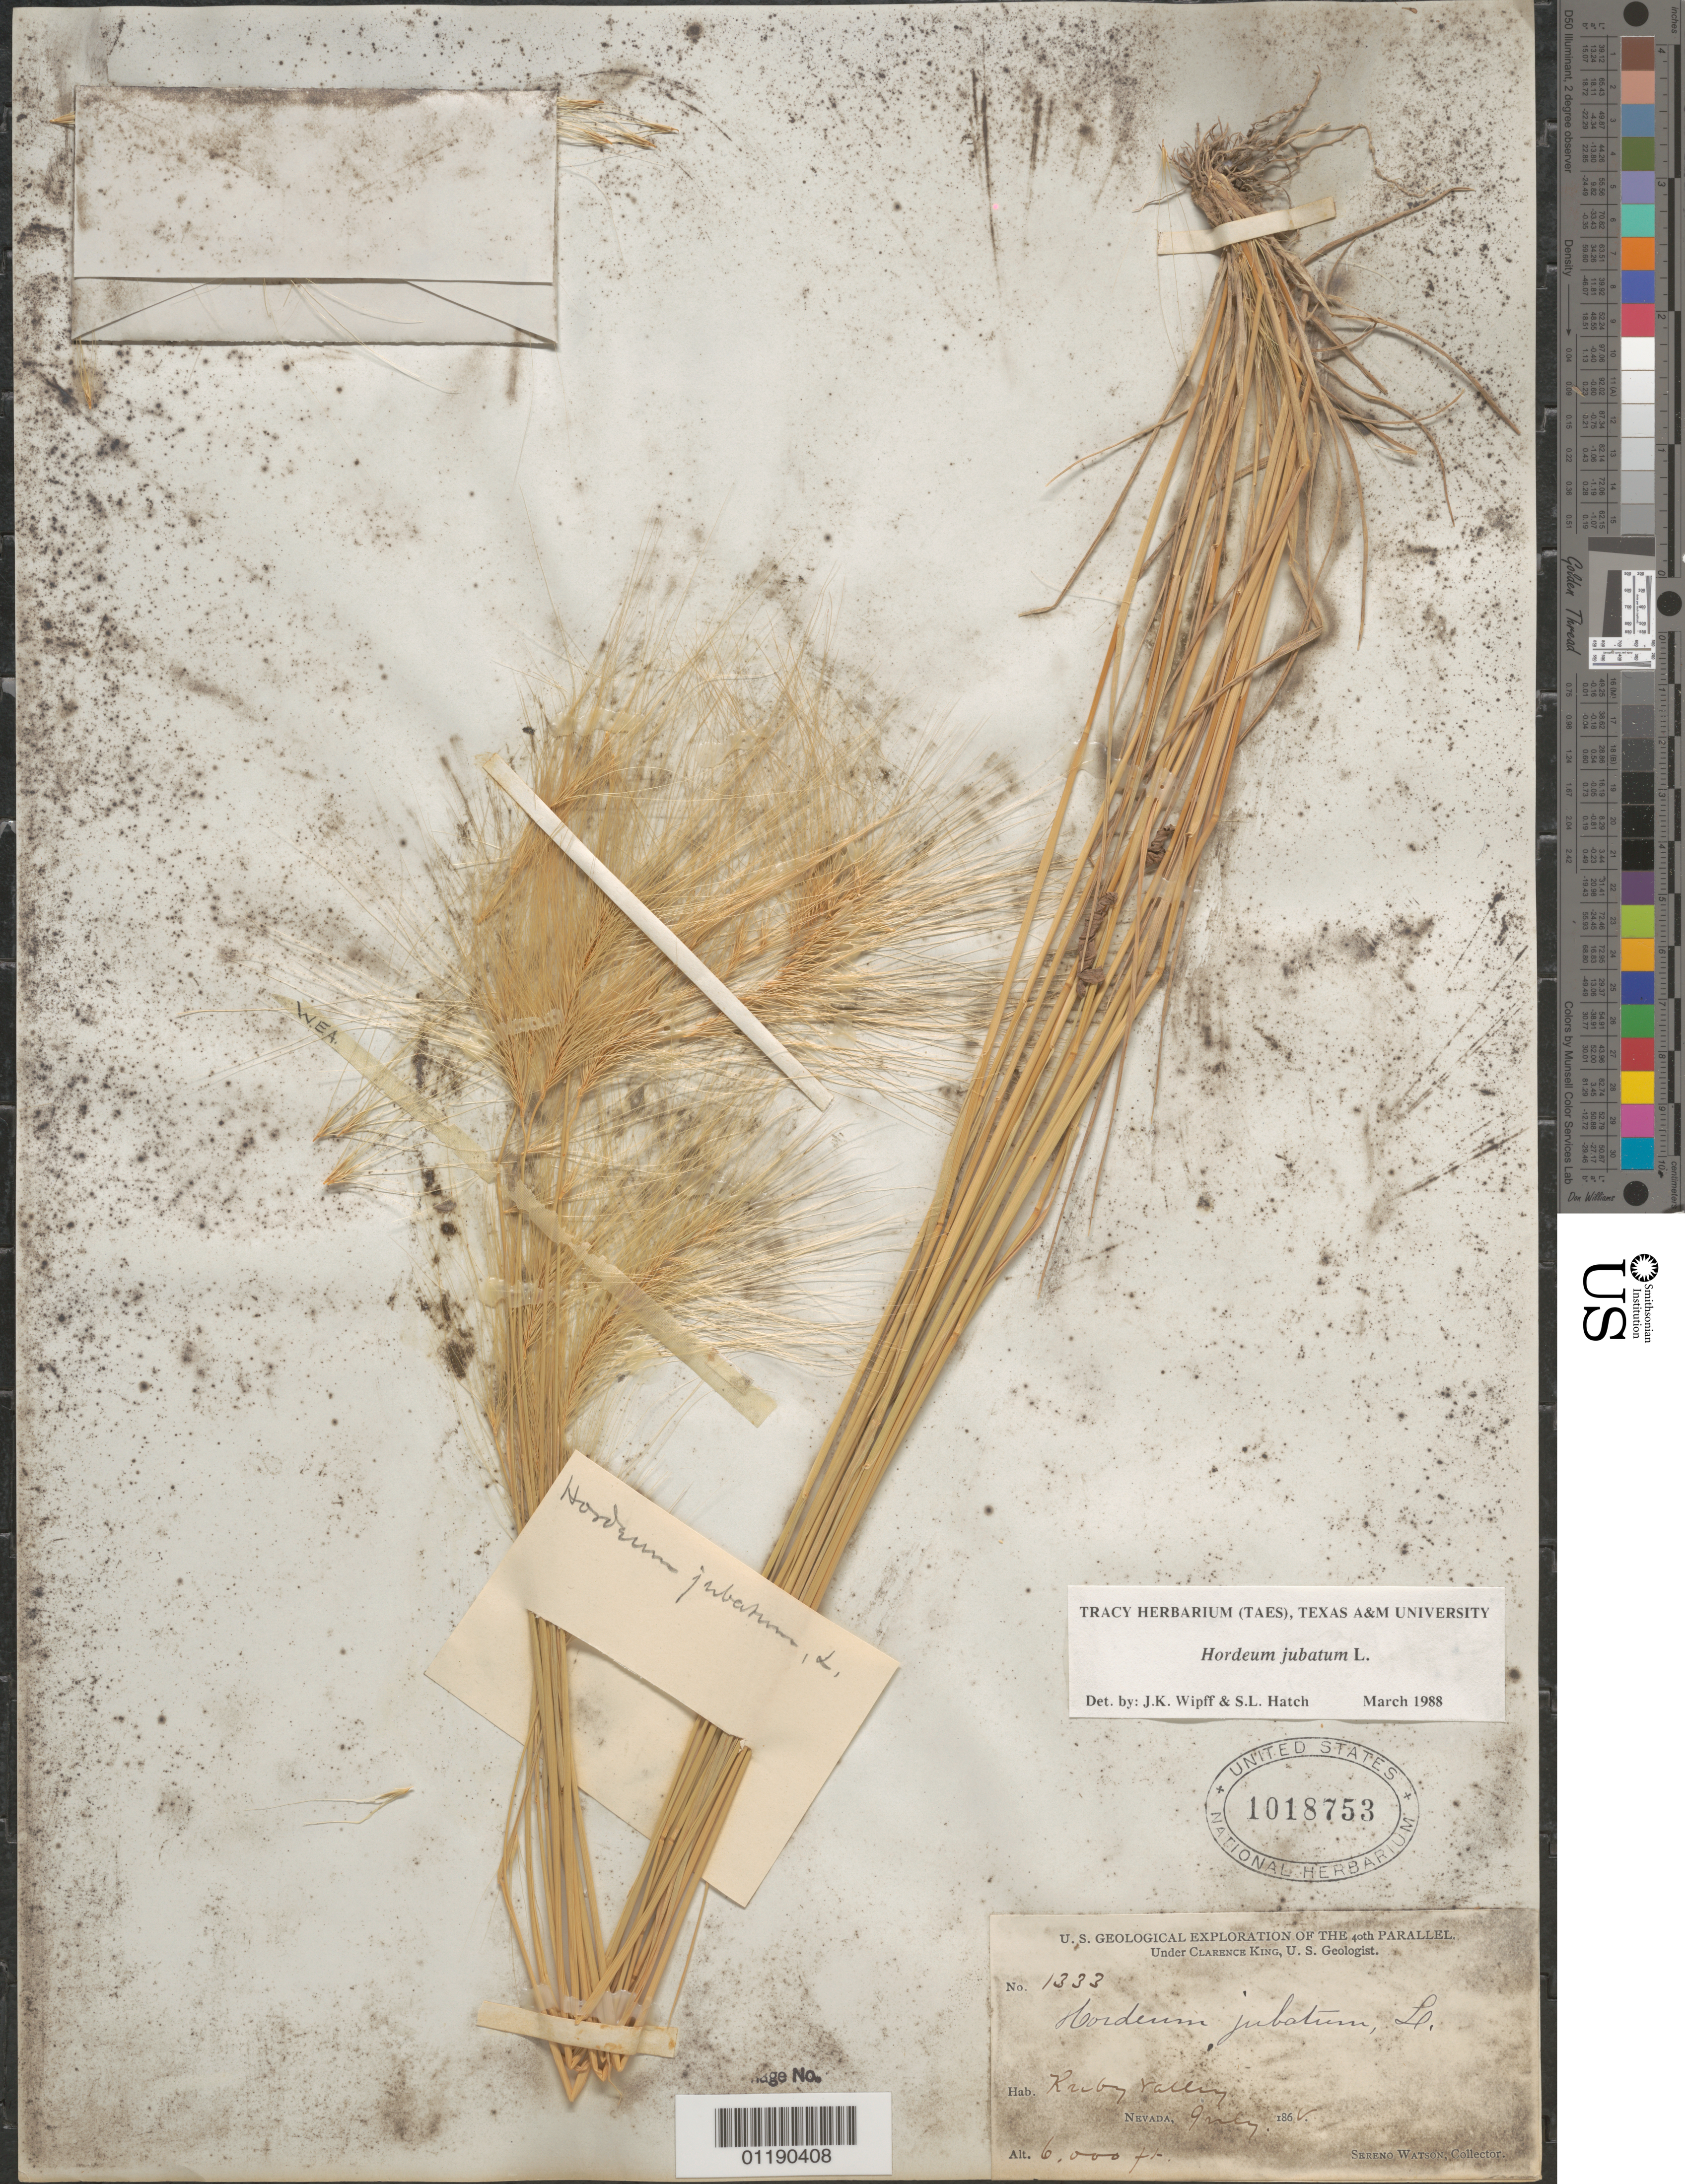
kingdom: Plantae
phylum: Tracheophyta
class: Liliopsida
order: Poales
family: Poaceae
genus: Hordeum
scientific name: Hordeum jubatum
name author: L.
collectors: S. Watson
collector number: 1333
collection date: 1868-07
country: United States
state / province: Nevada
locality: Ruby Valley.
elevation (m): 1829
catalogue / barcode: US 1018753